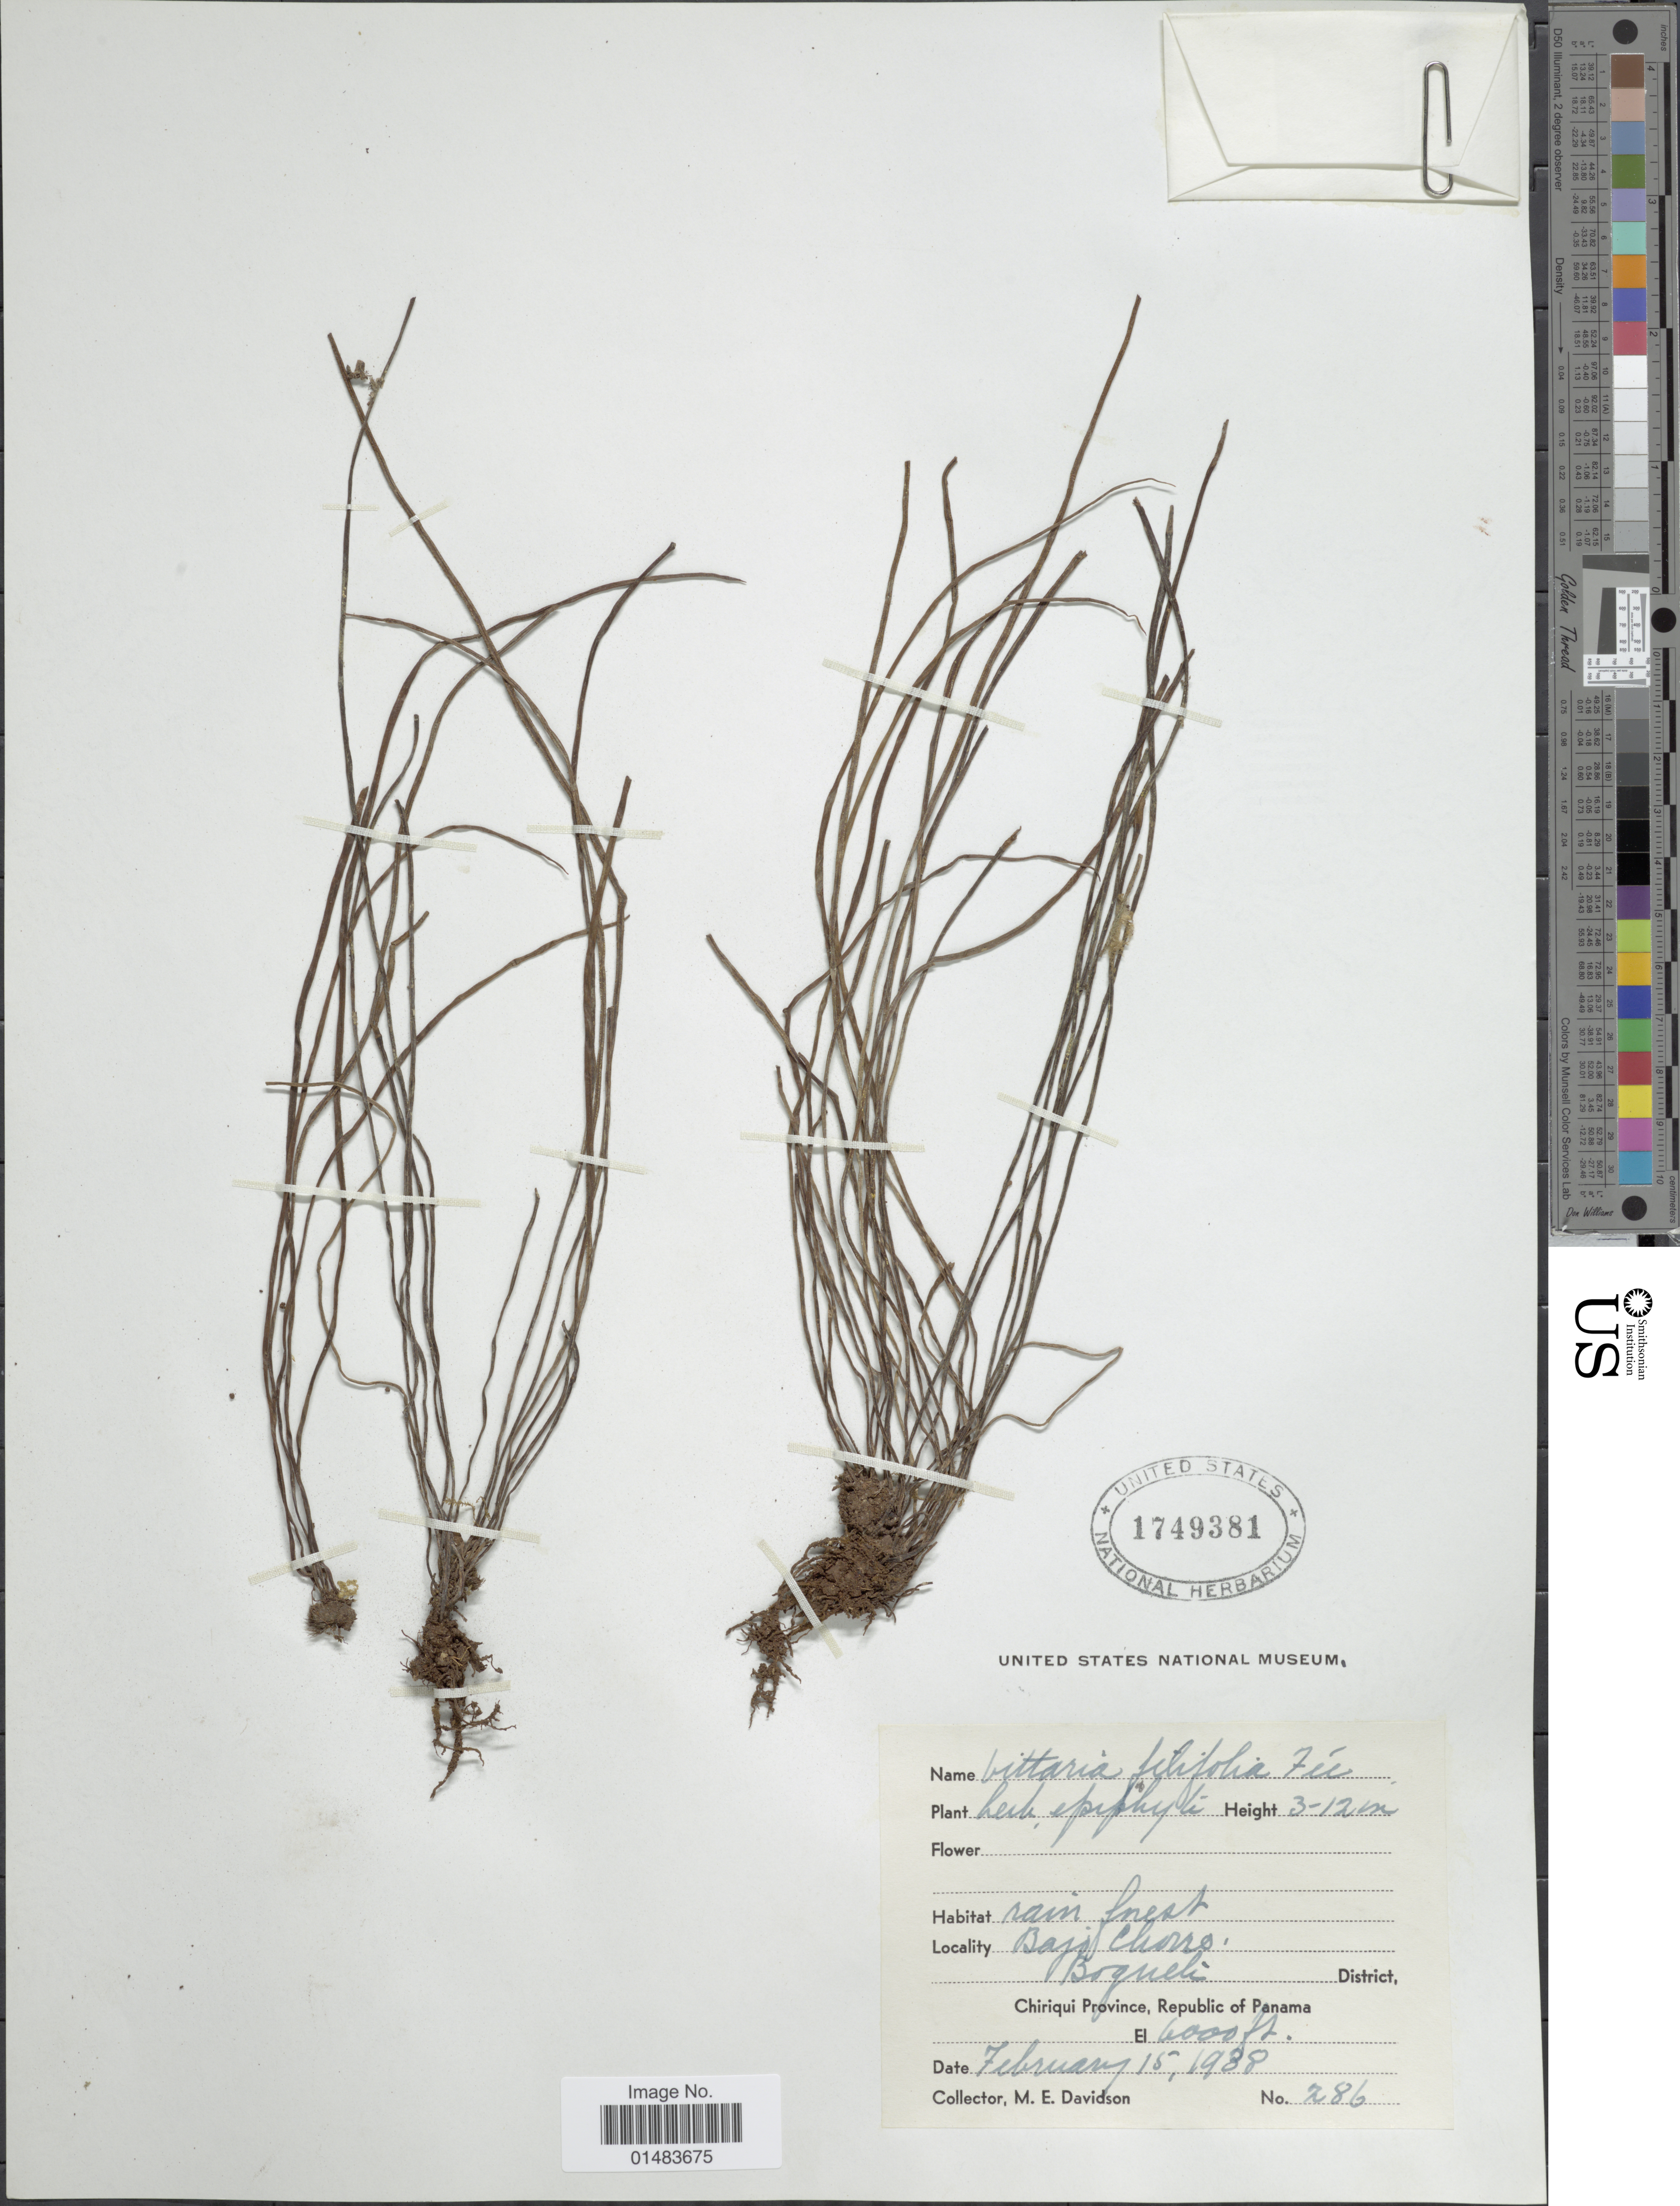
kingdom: Plantae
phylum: Tracheophyta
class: Polypodiopsida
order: Polypodiales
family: Pteridaceae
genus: Vittaria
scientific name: Vittaria graminifolia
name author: Kaulf.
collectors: M. E. Davidson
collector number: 286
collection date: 1988-02-15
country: Panama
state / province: Chiriqui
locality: Bajo Chorro, Boquete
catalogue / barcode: US 1749381